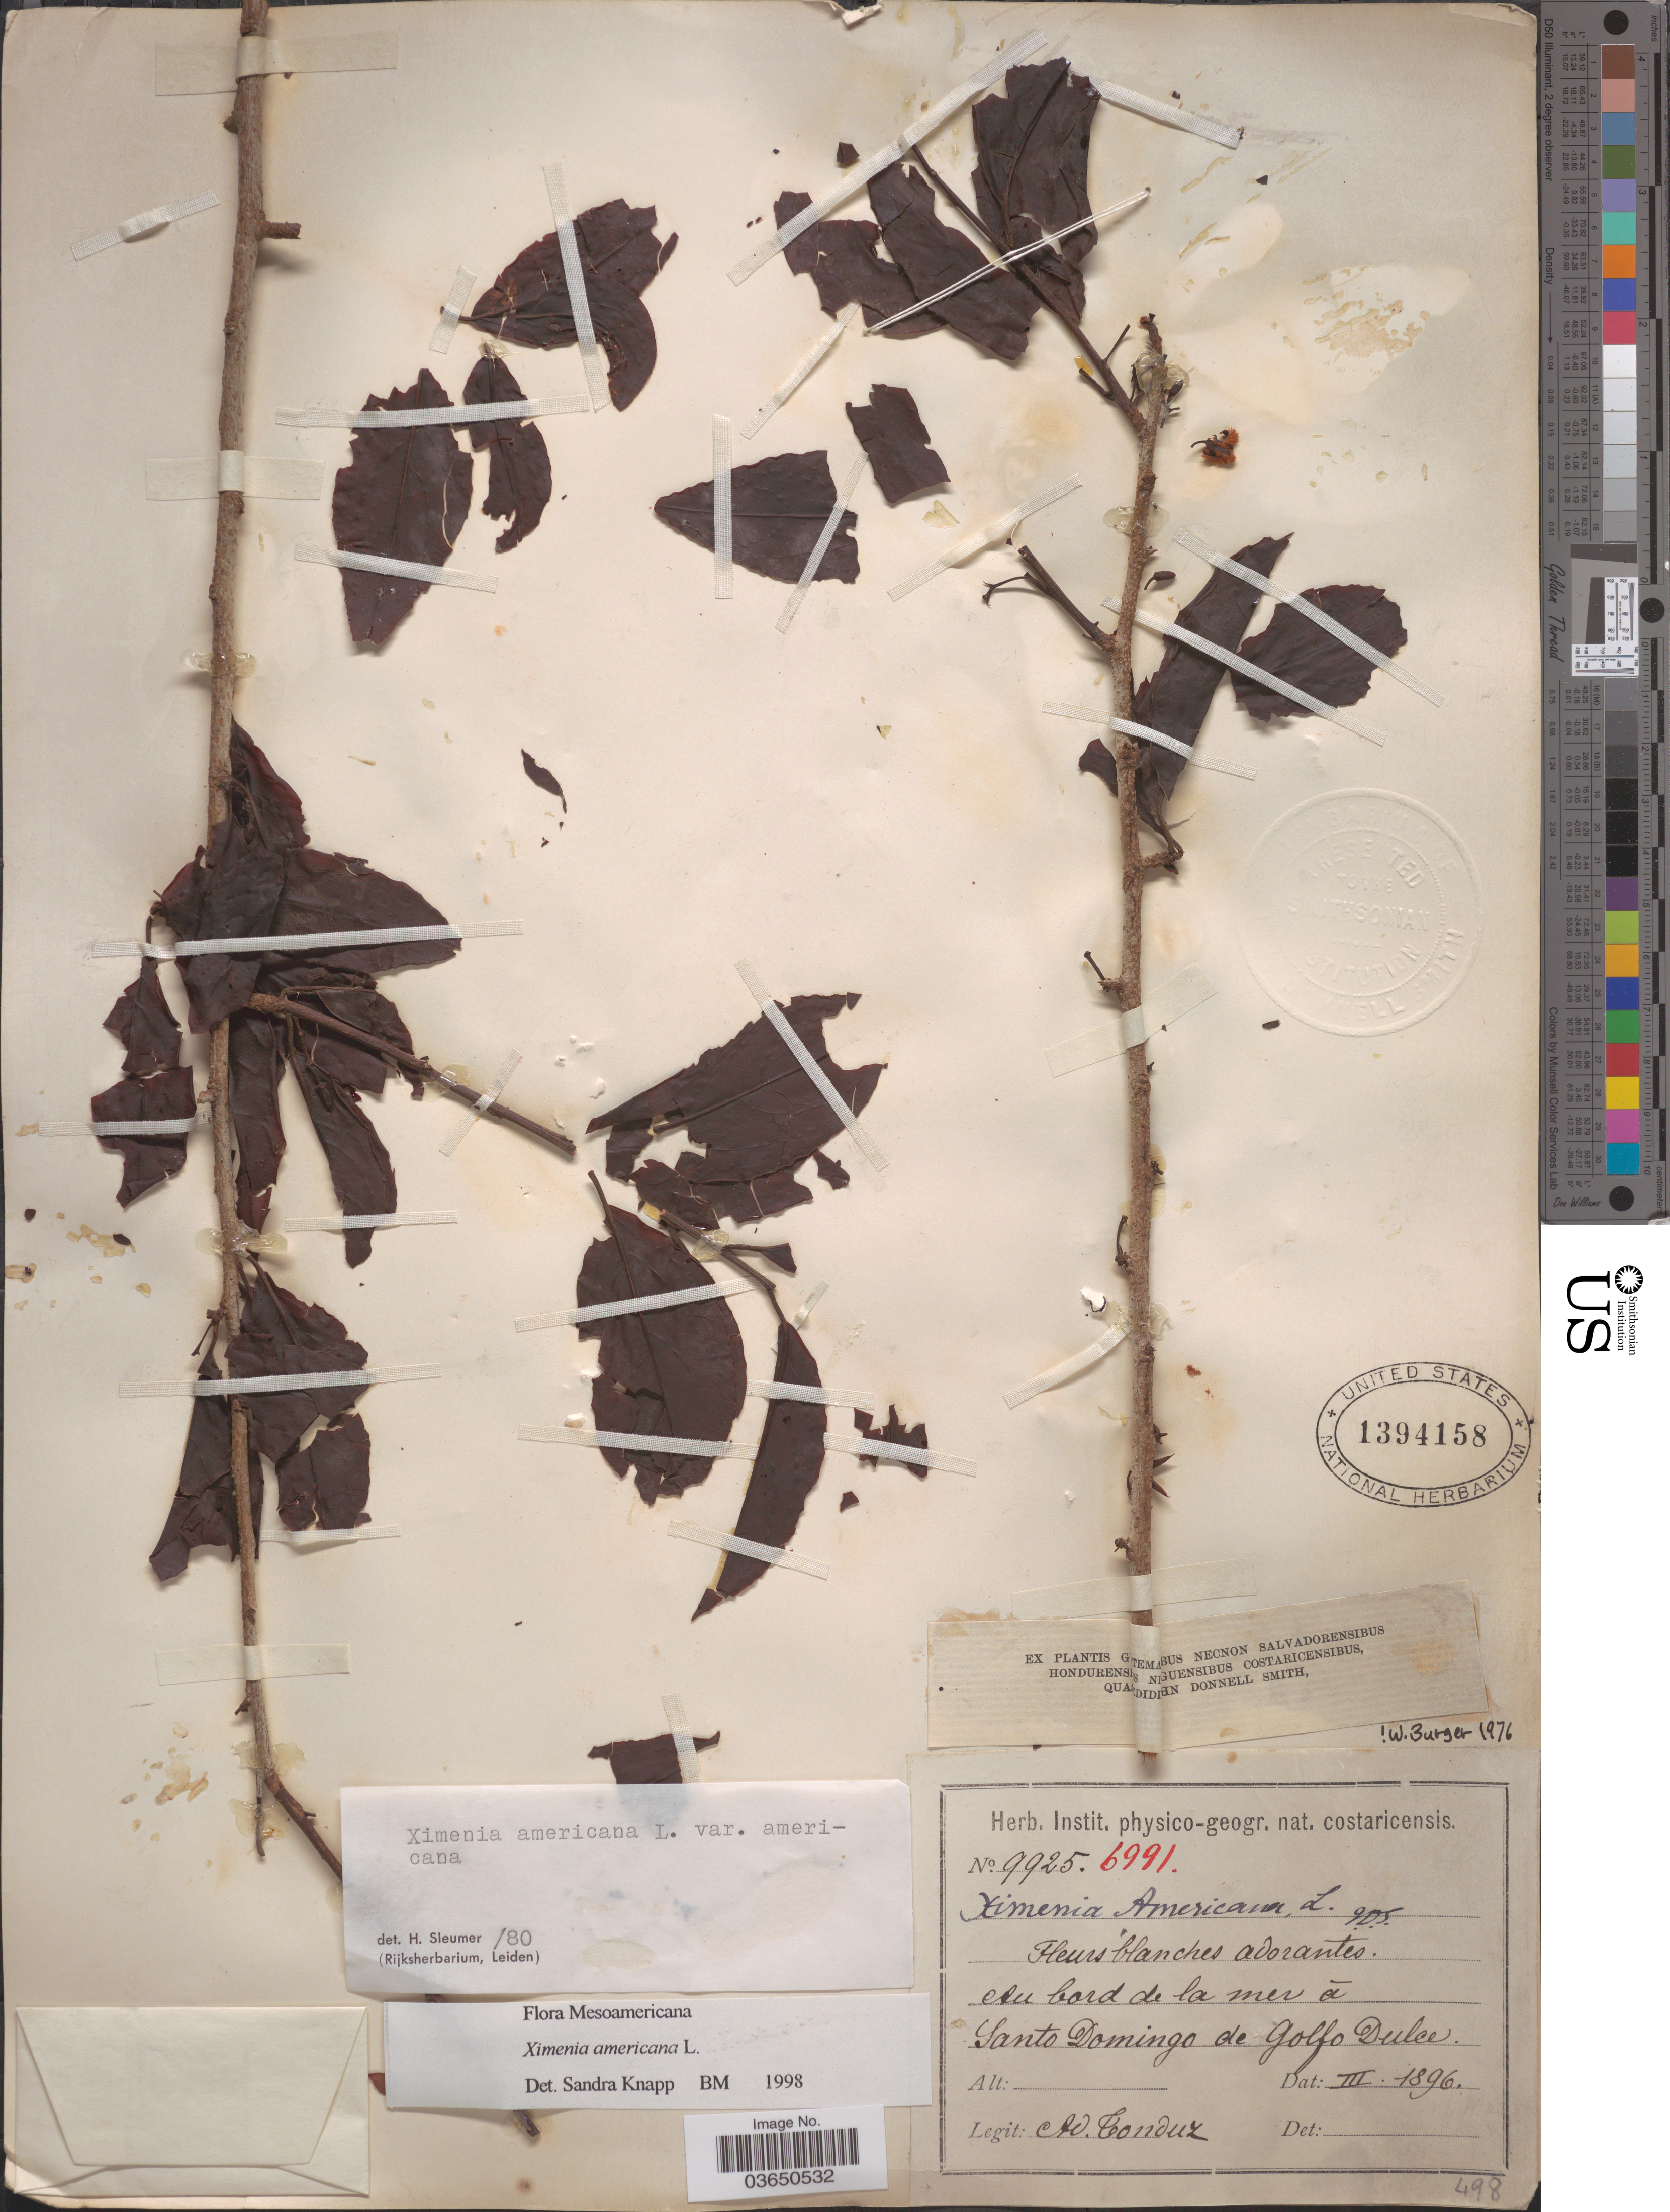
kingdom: Plantae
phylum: Tracheophyta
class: Magnoliopsida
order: Santalales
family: Ximeniaceae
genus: Ximenia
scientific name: Ximenia americana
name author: L.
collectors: A. Tonduz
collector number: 9925/6991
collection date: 1896-03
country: Costa Rica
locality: Au bord de la mer á Santo Domingo de Golfo Dulce.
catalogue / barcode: US 1394158